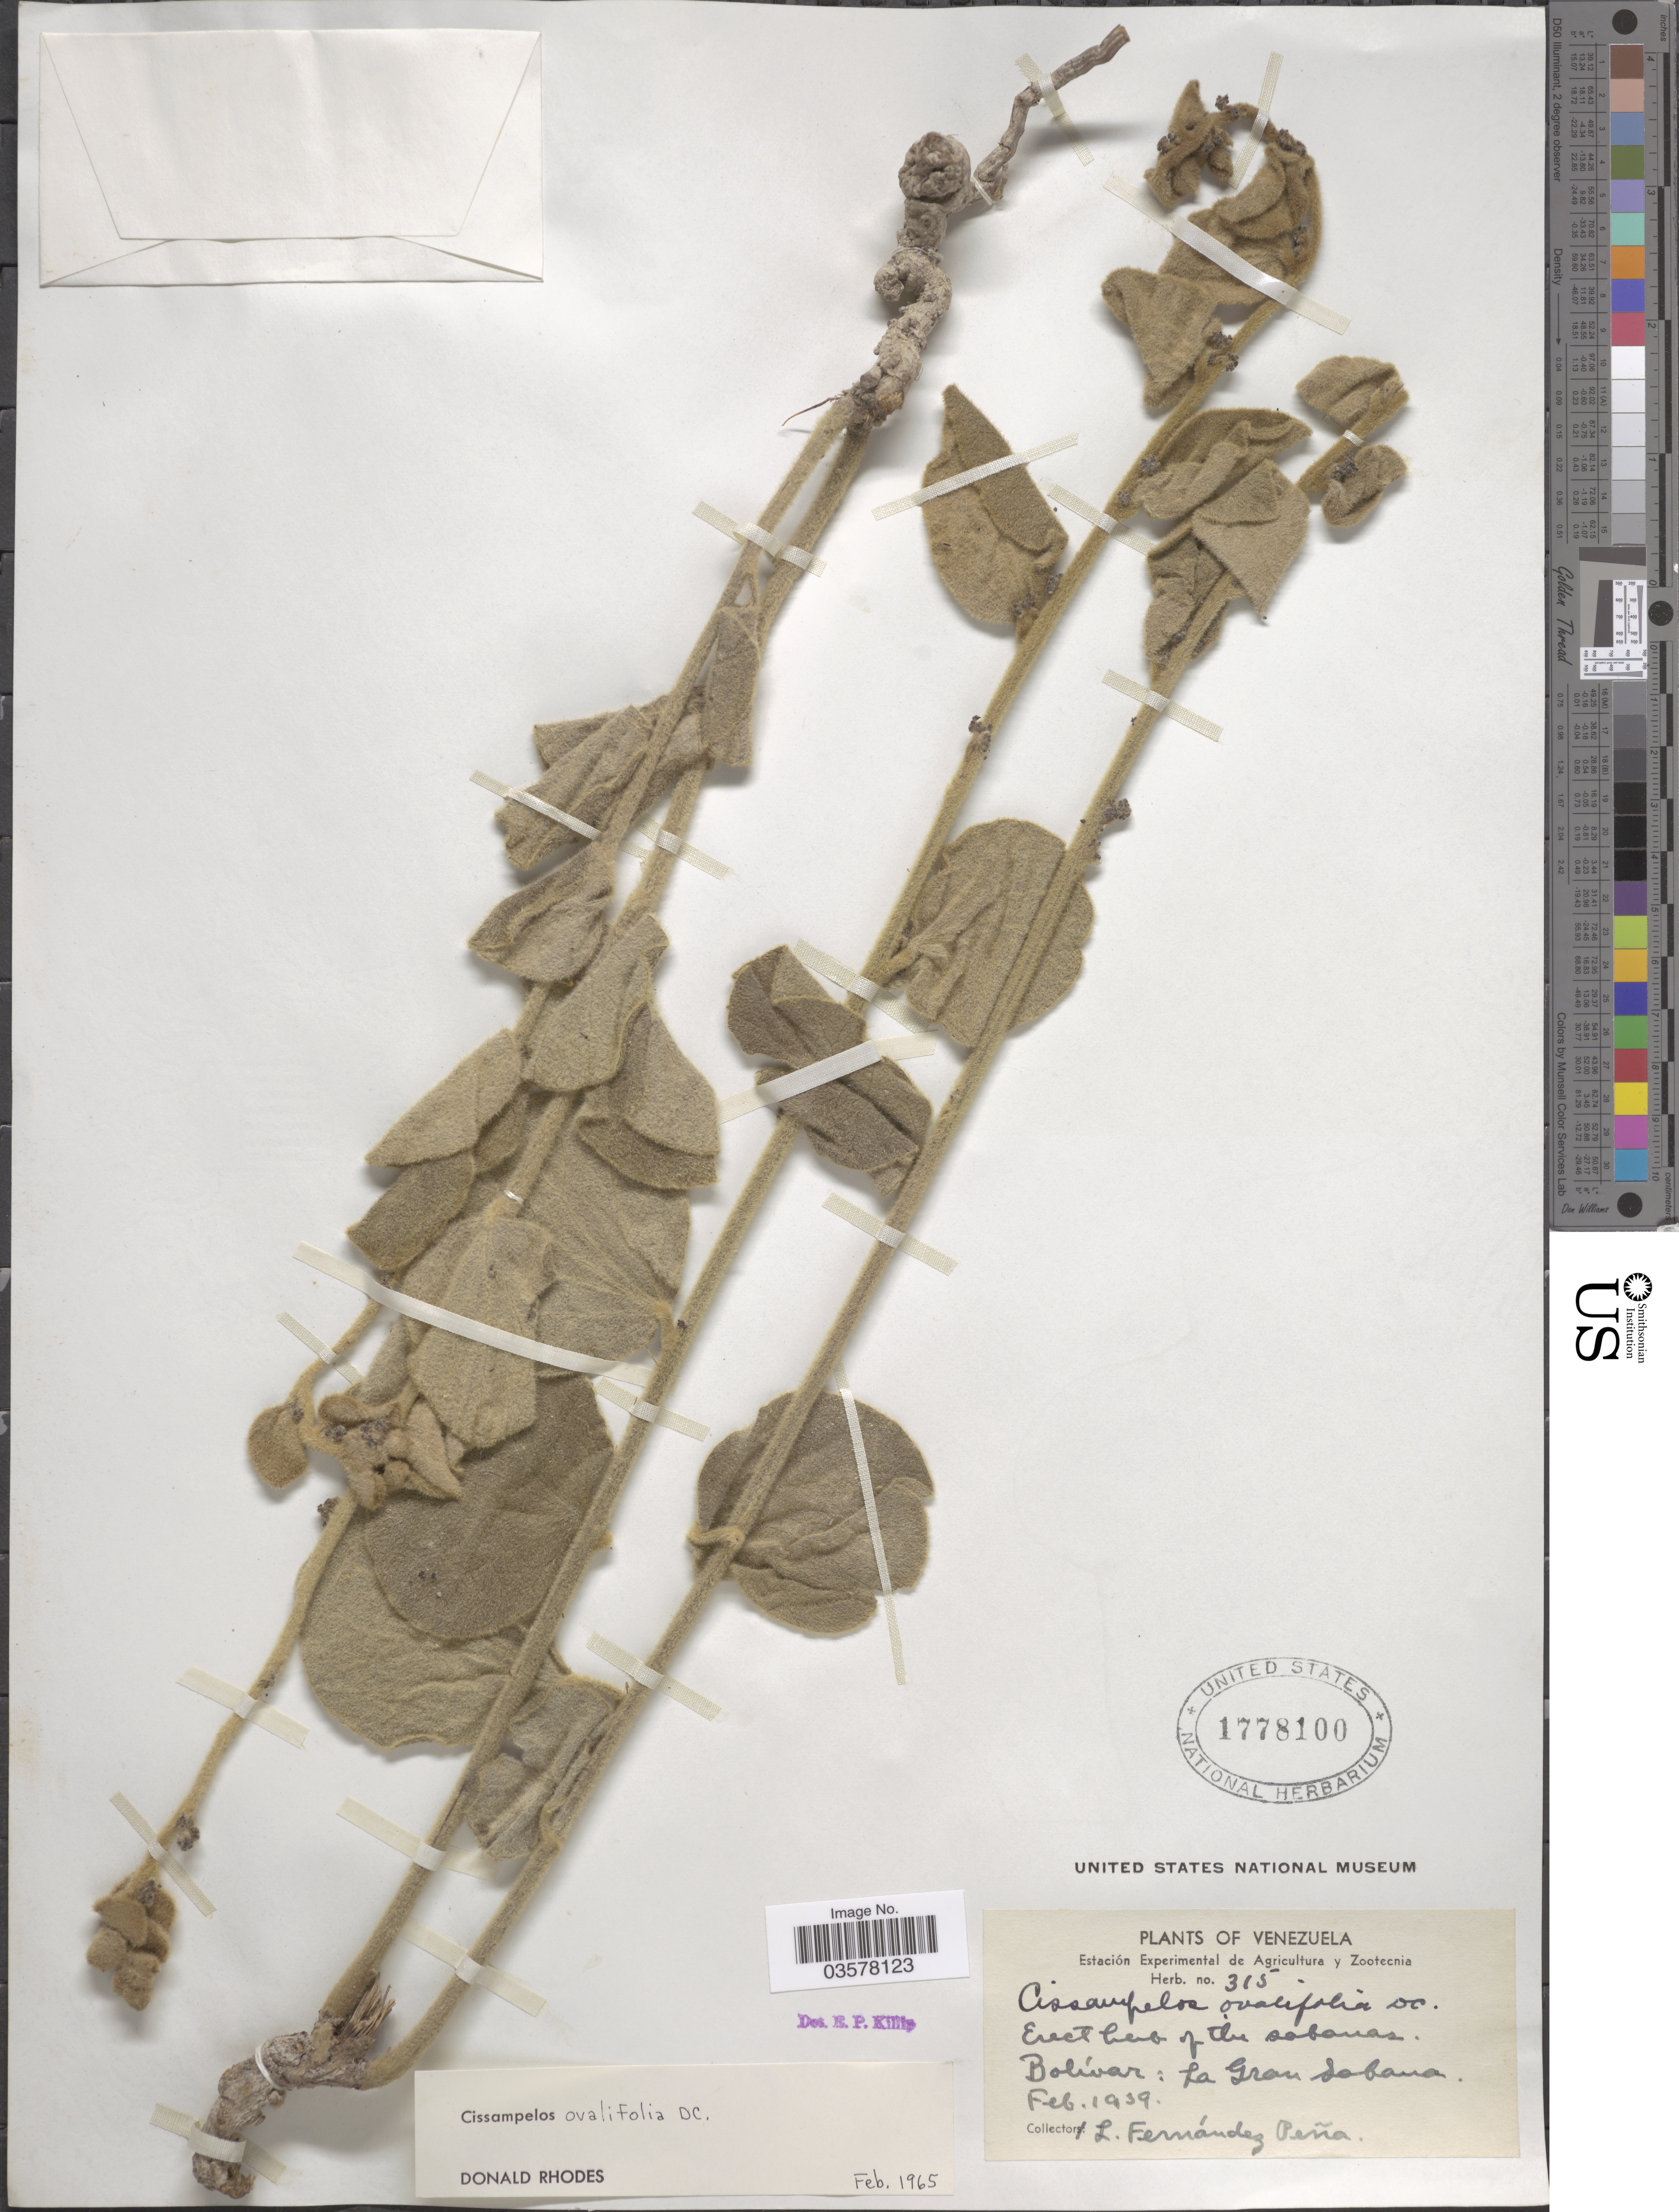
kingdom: Plantae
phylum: Tracheophyta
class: Magnoliopsida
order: Ranunculales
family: Menispermaceae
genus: Cissampelos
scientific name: Cissampelos ovalifolia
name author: DC.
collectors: L. Fernández Peña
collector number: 315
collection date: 1939-02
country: Venezuela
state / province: Bolivar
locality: La Gran Sabana.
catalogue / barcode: US 1778100